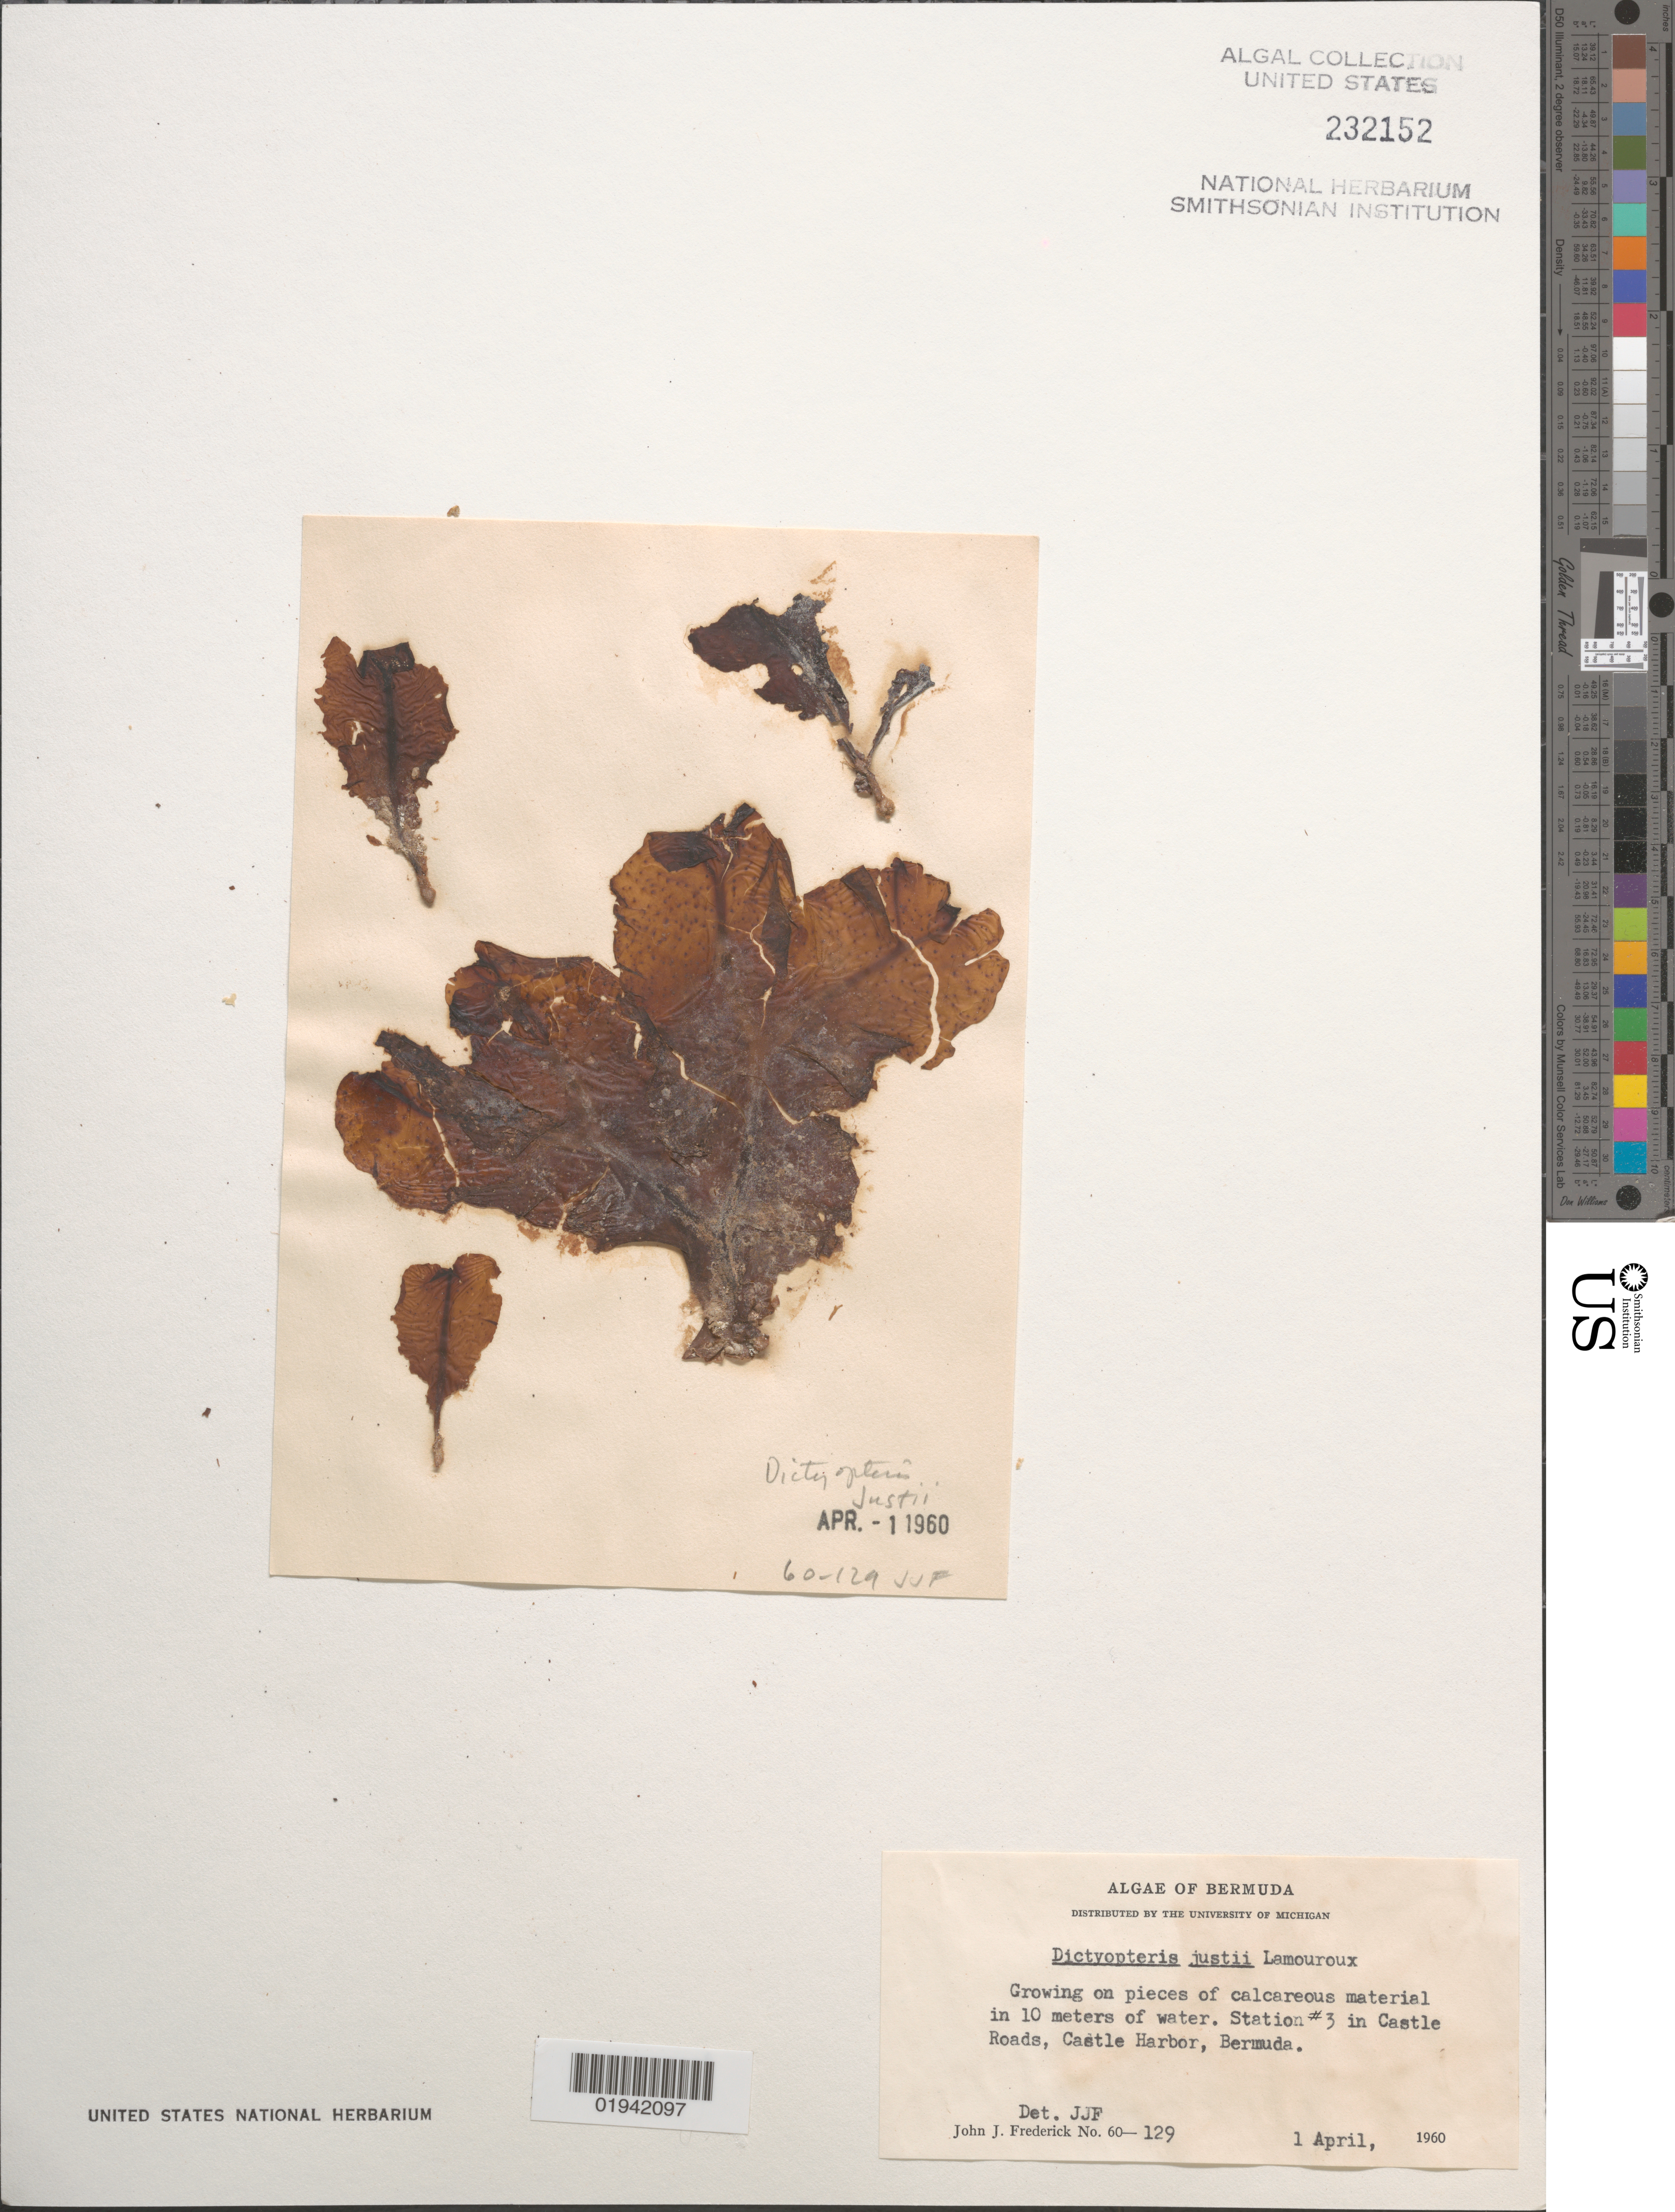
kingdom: Chromista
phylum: Ochrophyta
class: Phaeophyceae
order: Dictyotales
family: Dictyotaceae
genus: Dictyopteris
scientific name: Dictyopteris justii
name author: J.V.Lamouroux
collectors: J. Frederick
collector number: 60-129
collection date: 1960-04-01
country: Bermuda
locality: Station #3 in Castle Roads, Castle Harbor.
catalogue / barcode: US 232152